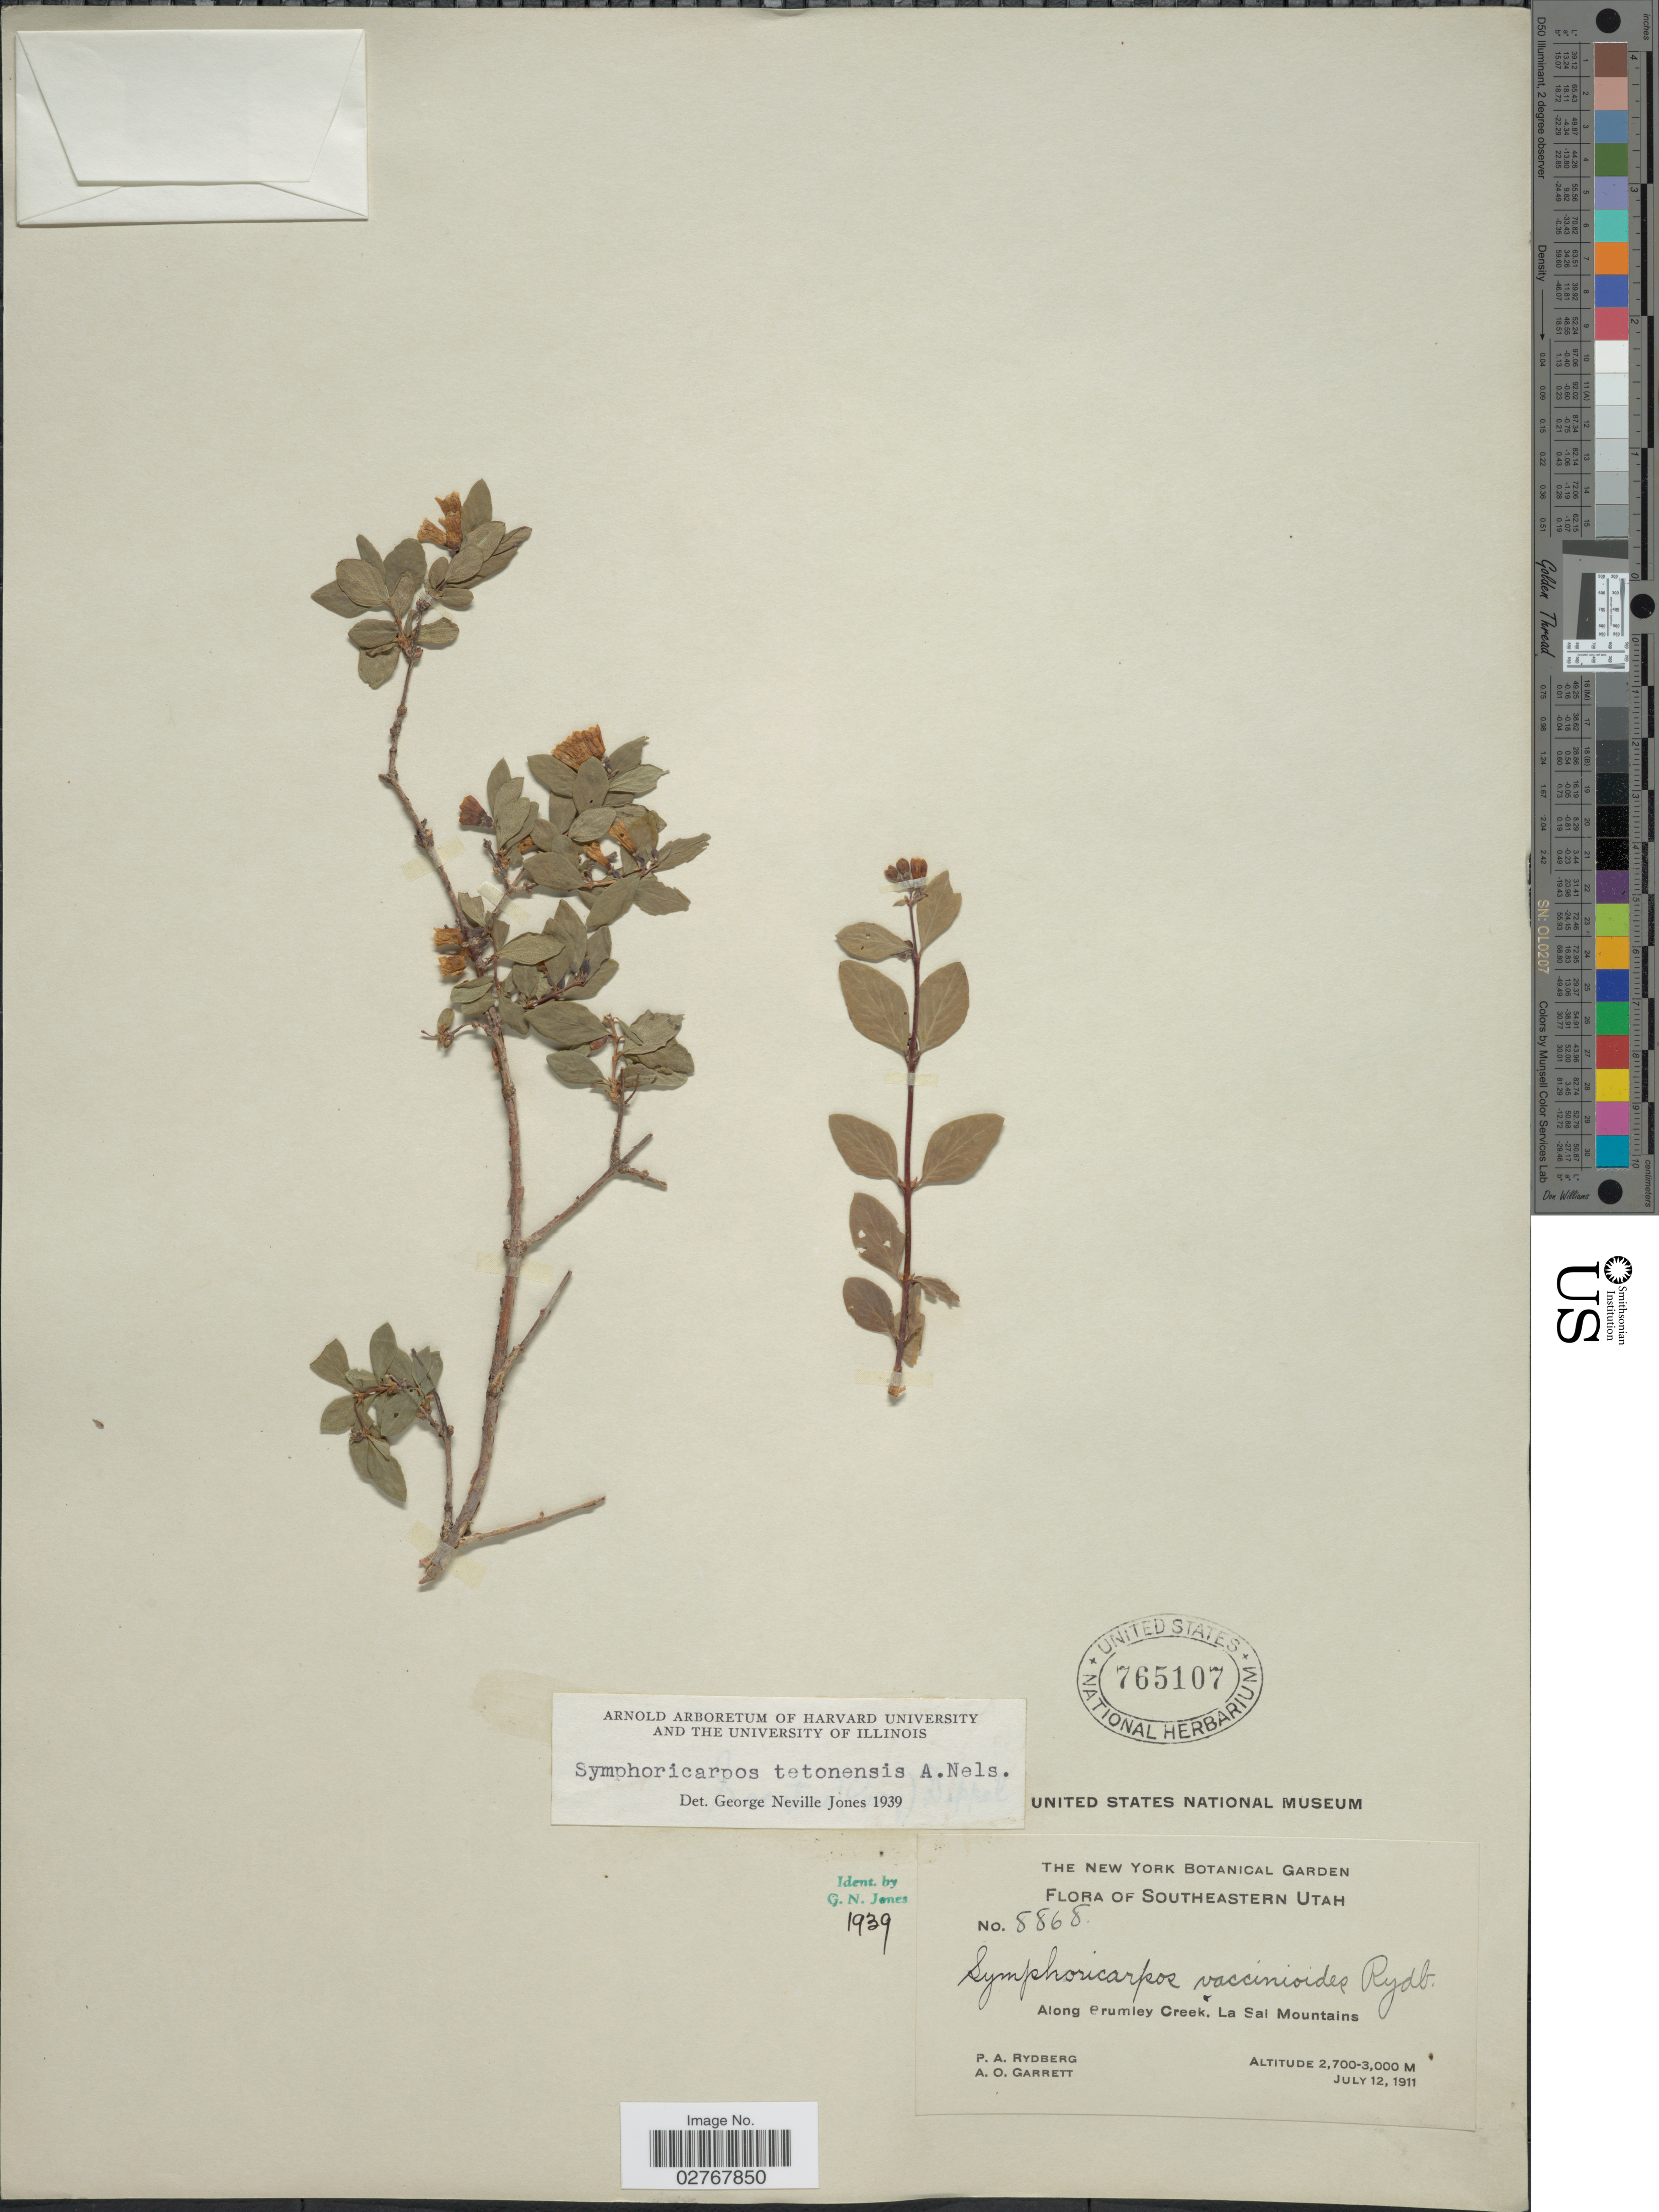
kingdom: Plantae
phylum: Tracheophyta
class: Magnoliopsida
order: Dipsacales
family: Caprifoliaceae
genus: Symphoricarpos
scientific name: Symphoricarpos tetonensis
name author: A. Nelson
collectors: P. A. Rydberg & A. O. Garrett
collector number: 8868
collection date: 1911-07-12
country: United States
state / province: Utah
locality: Southeastern Utah, Along Crumley Creek. La Sal Mountains.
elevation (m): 2700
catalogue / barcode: US 765107